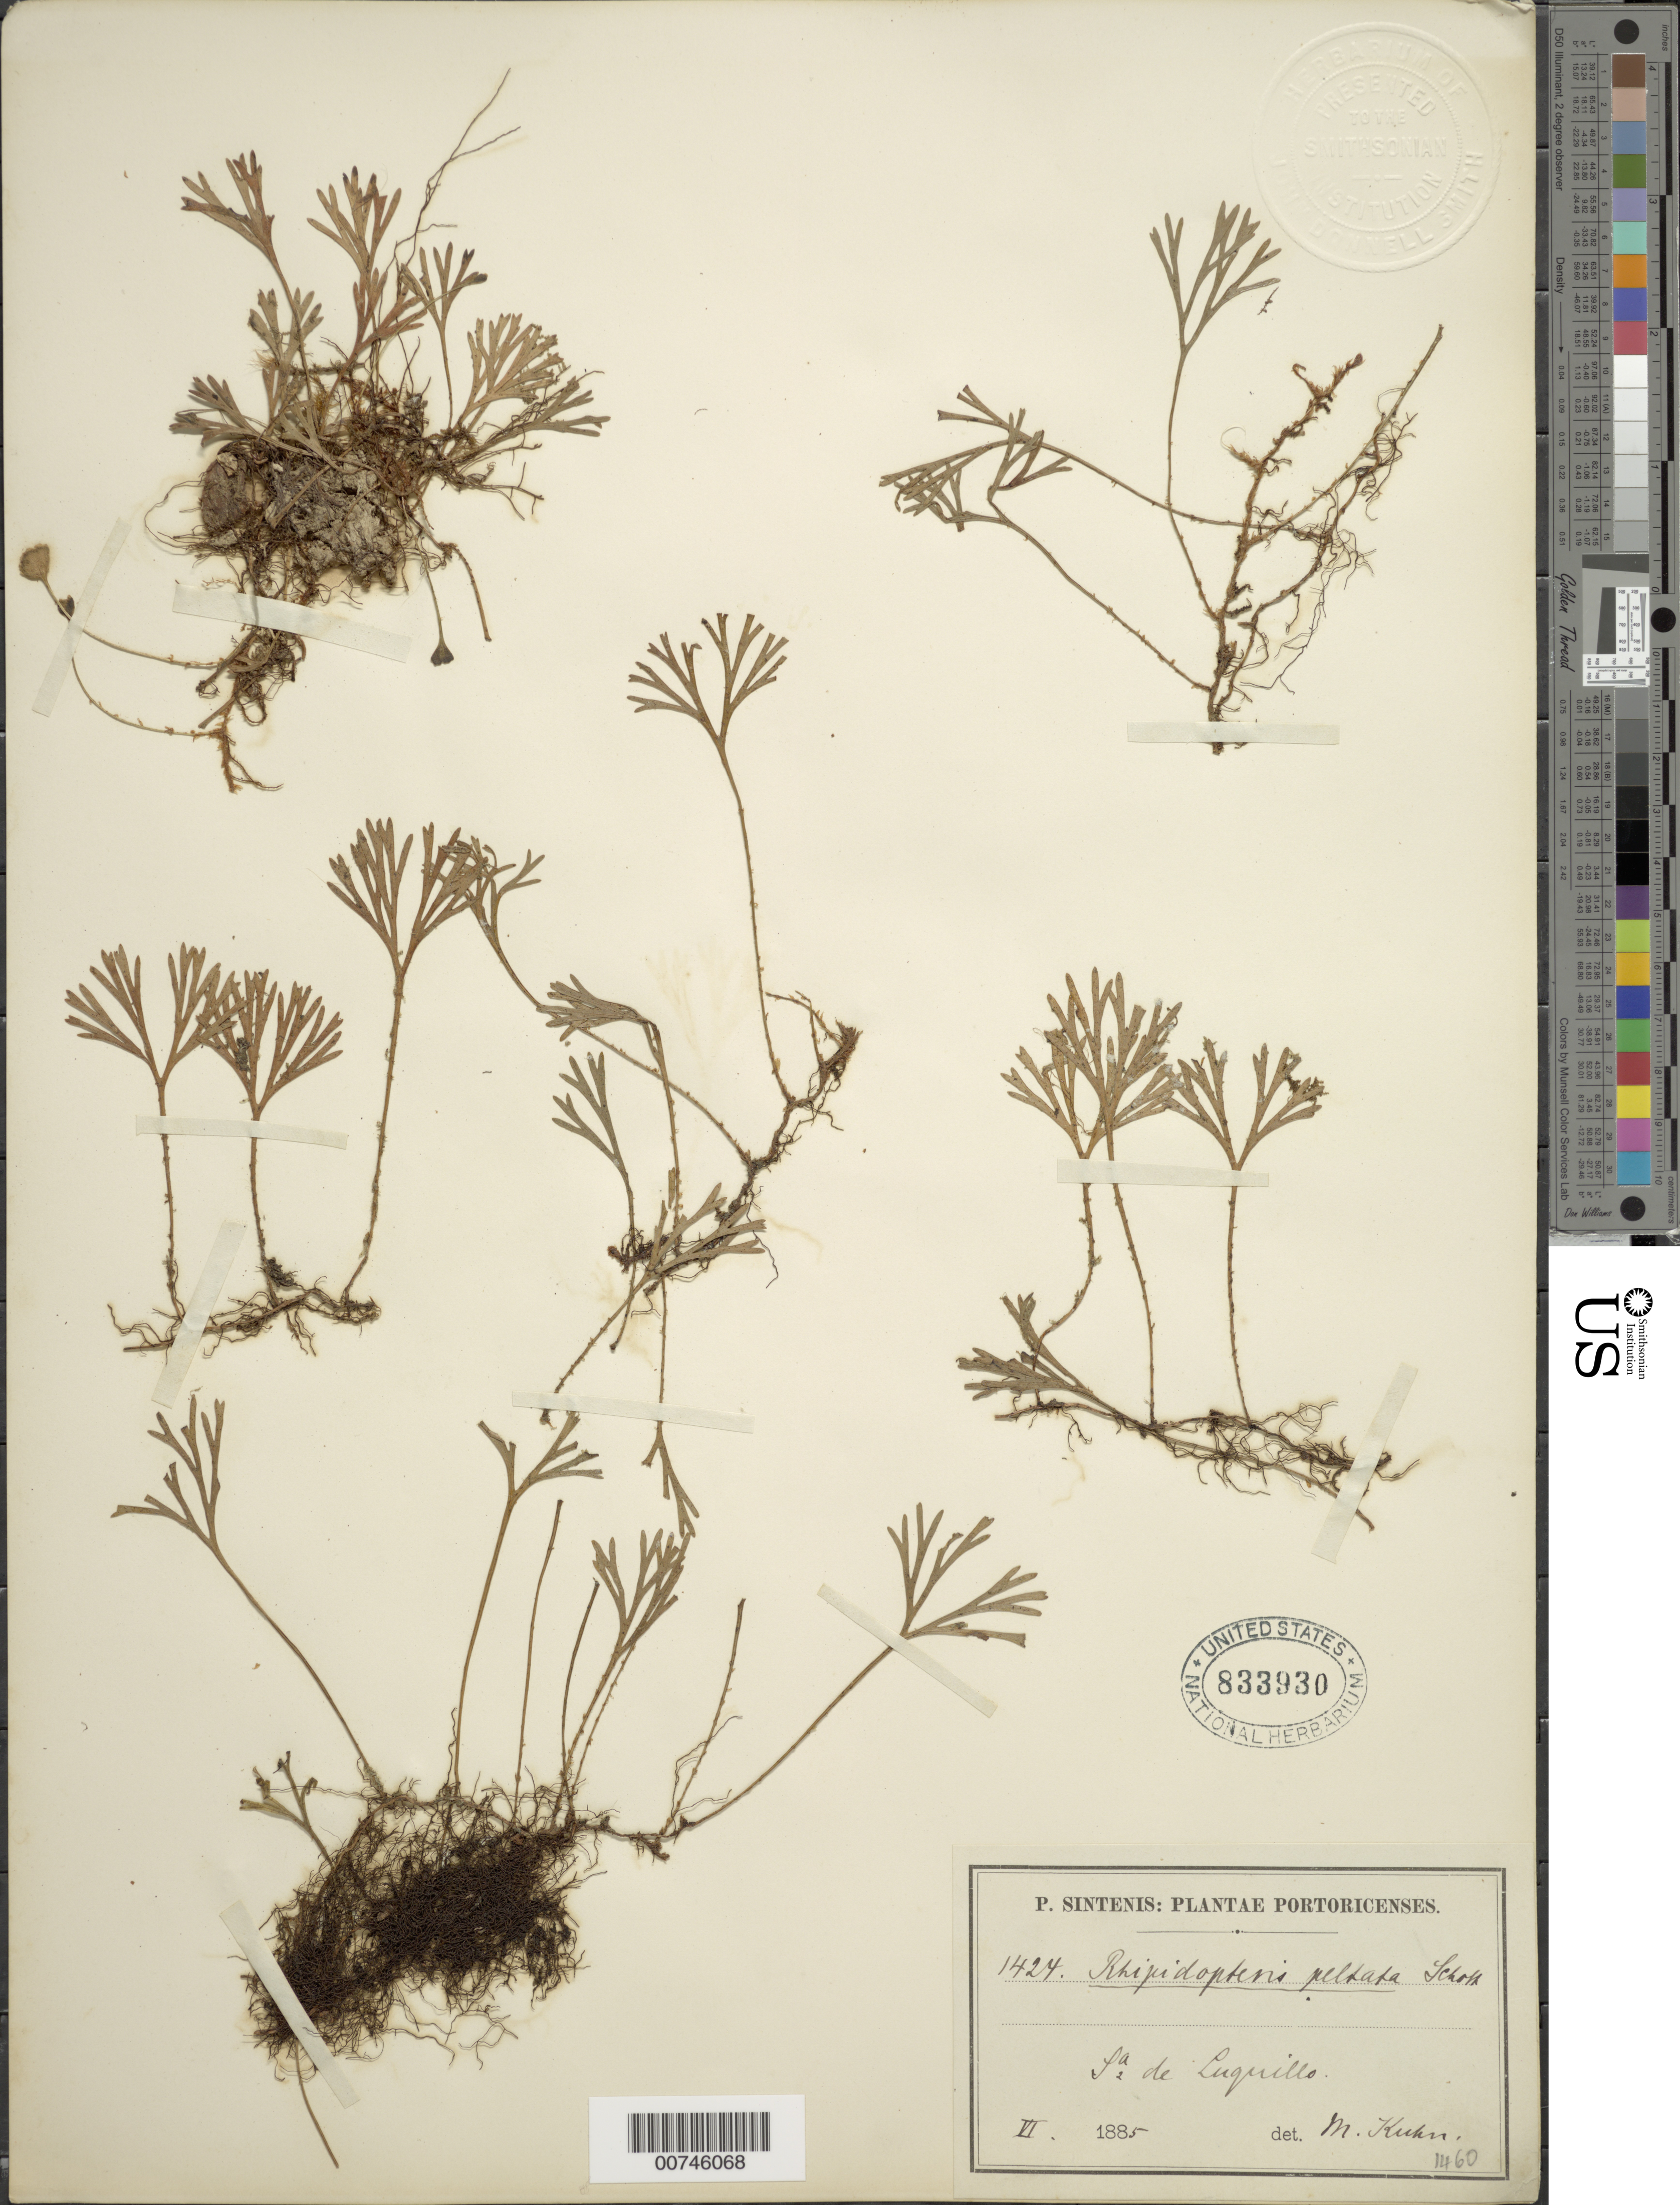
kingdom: Plantae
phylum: Tracheophyta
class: Polypodiopsida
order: Polypodiales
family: Dryopteridaceae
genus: Elaphoglossum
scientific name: Elaphoglossum peltatum f. peltatum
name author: (Sw.) Urb.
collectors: P. Sintenis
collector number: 1424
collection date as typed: Jun 1885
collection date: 1885-06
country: Puerto Rico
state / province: Luquillo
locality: Sierra de Luquillo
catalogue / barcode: US 833930